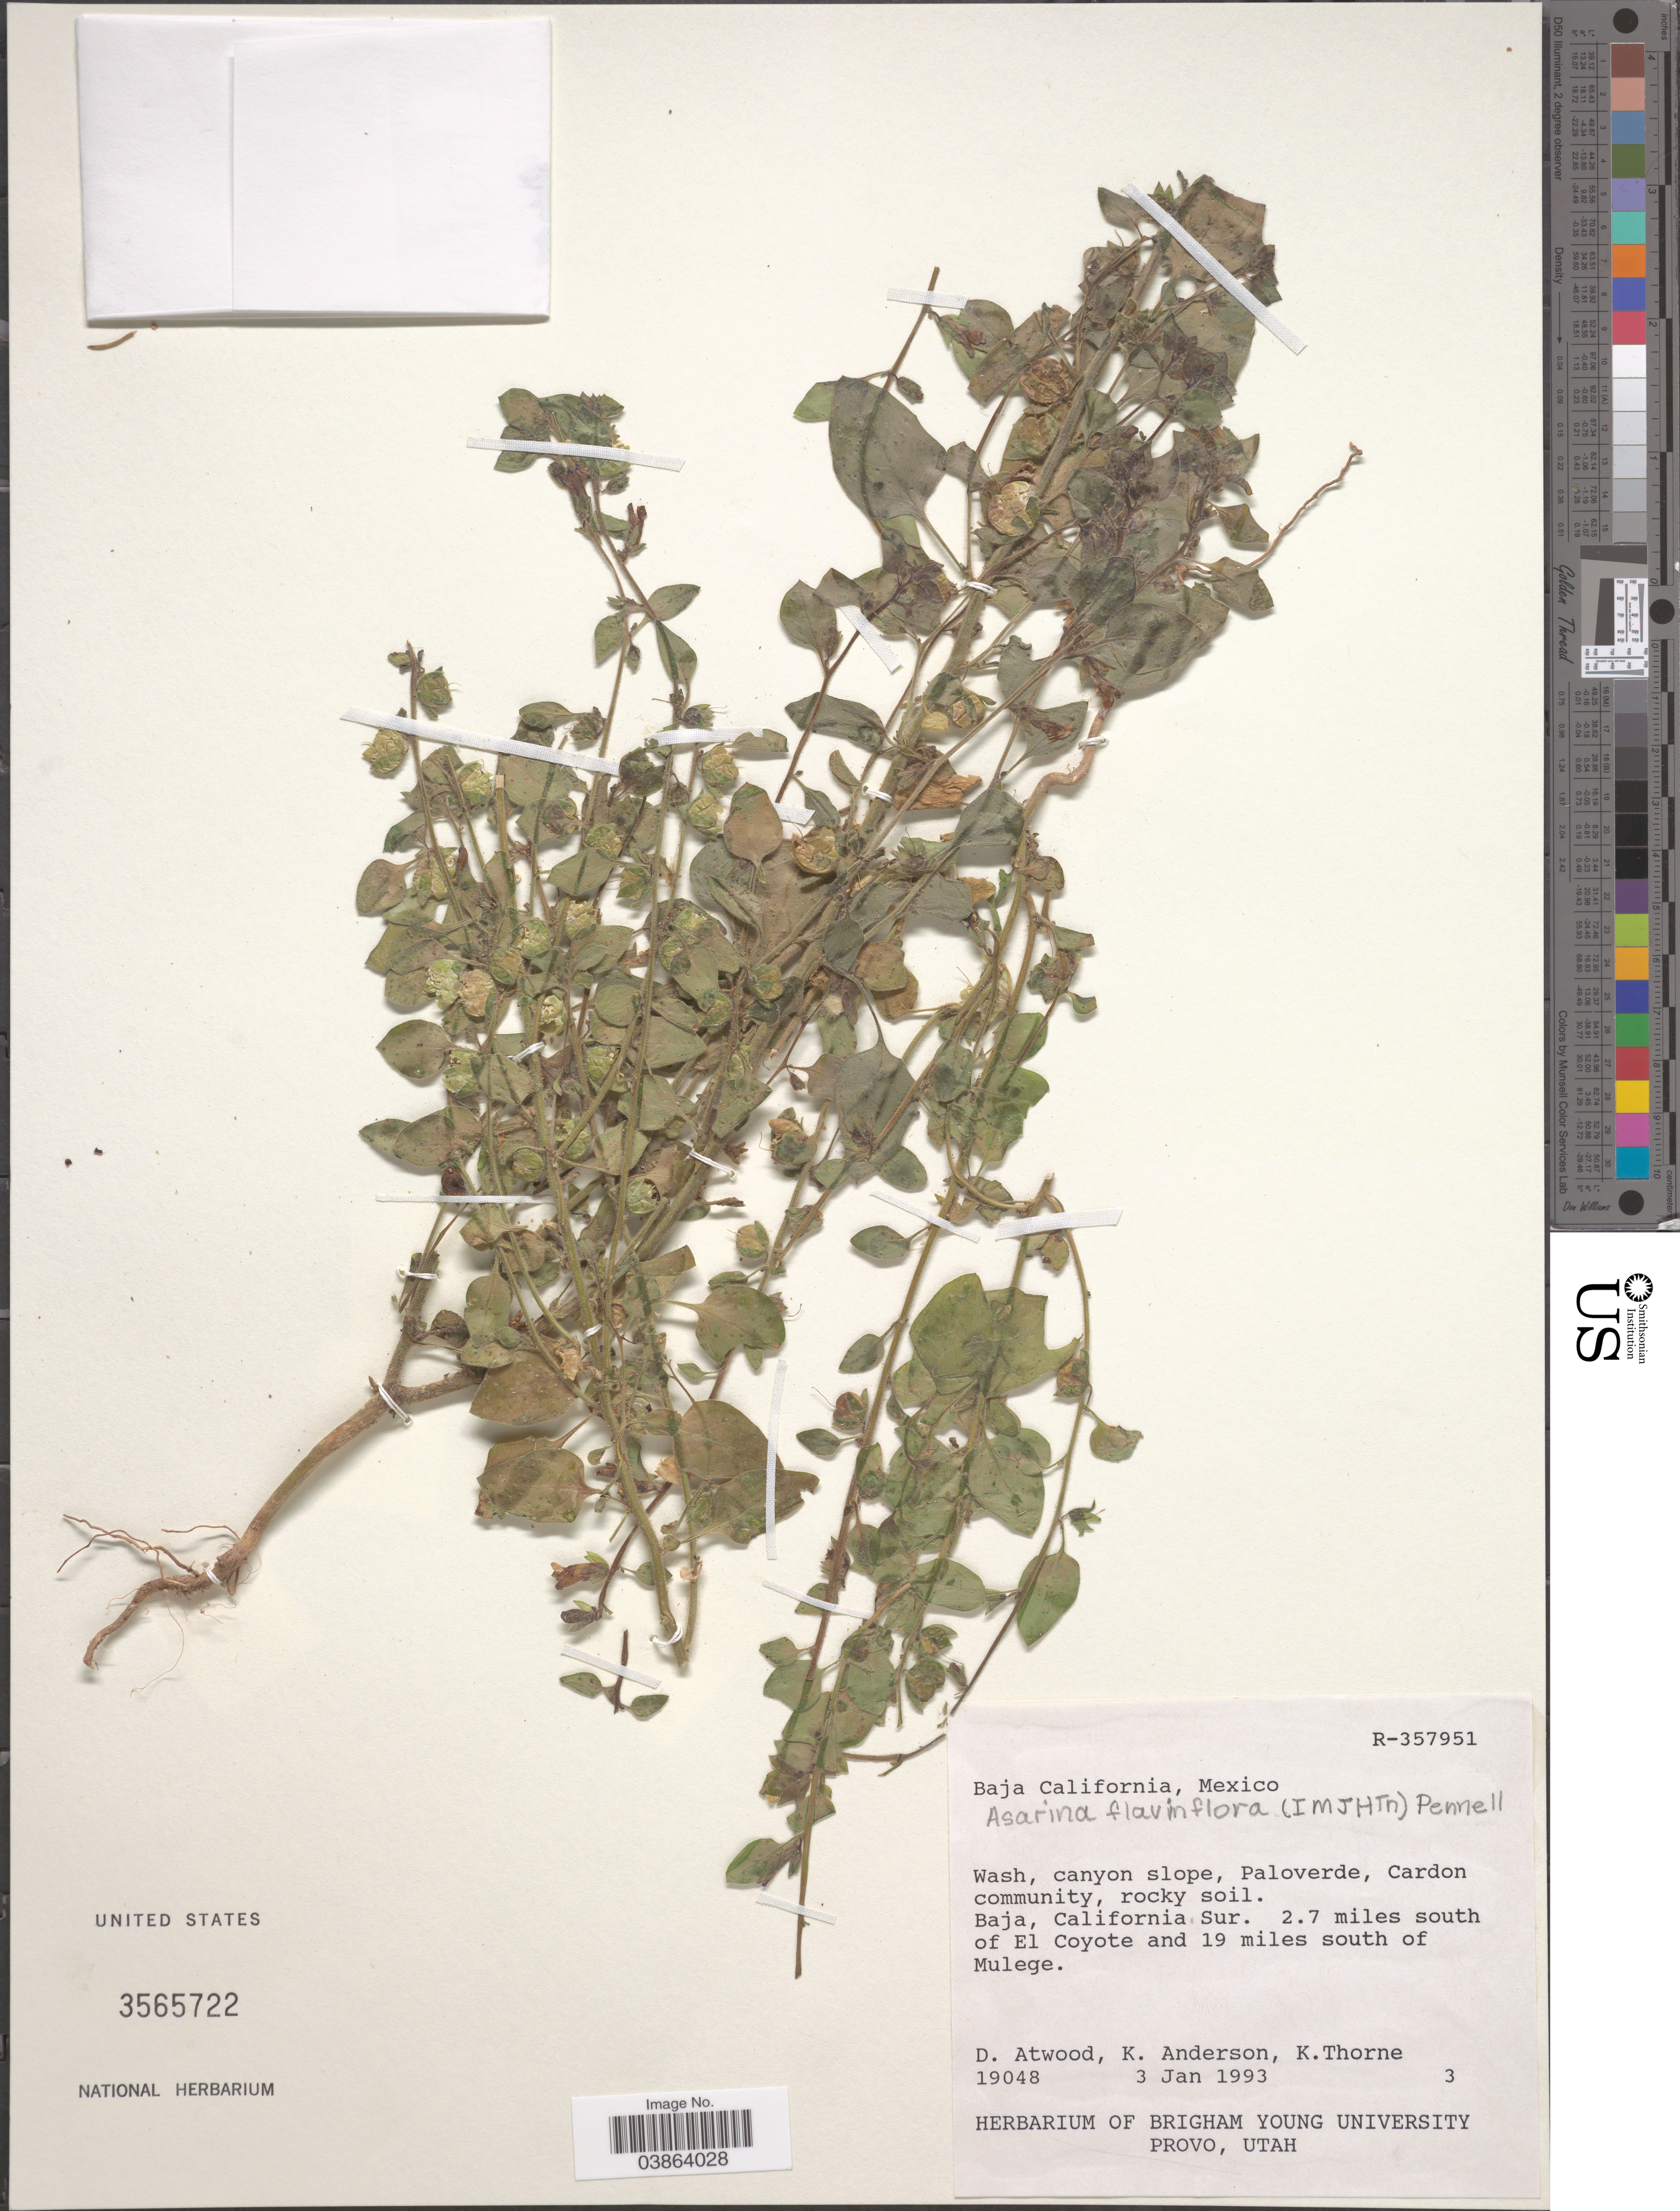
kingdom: Plantae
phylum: Tracheophyta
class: Magnoliopsida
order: Lamiales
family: Plantaginaceae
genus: Asarina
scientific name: Asarina flaviflora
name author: (I.M. Johnst.) Pennell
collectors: D. Atwood, K. Anderson & K. Thorne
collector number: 19048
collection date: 1993-01-03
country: Mexico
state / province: Baja California Sur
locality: Wash, canyon slope, Paloverde, Cardon community. Baja, California Sur. 2.7 miles south of El Coyote and 19 miles south of Mulege.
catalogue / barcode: US 3565722